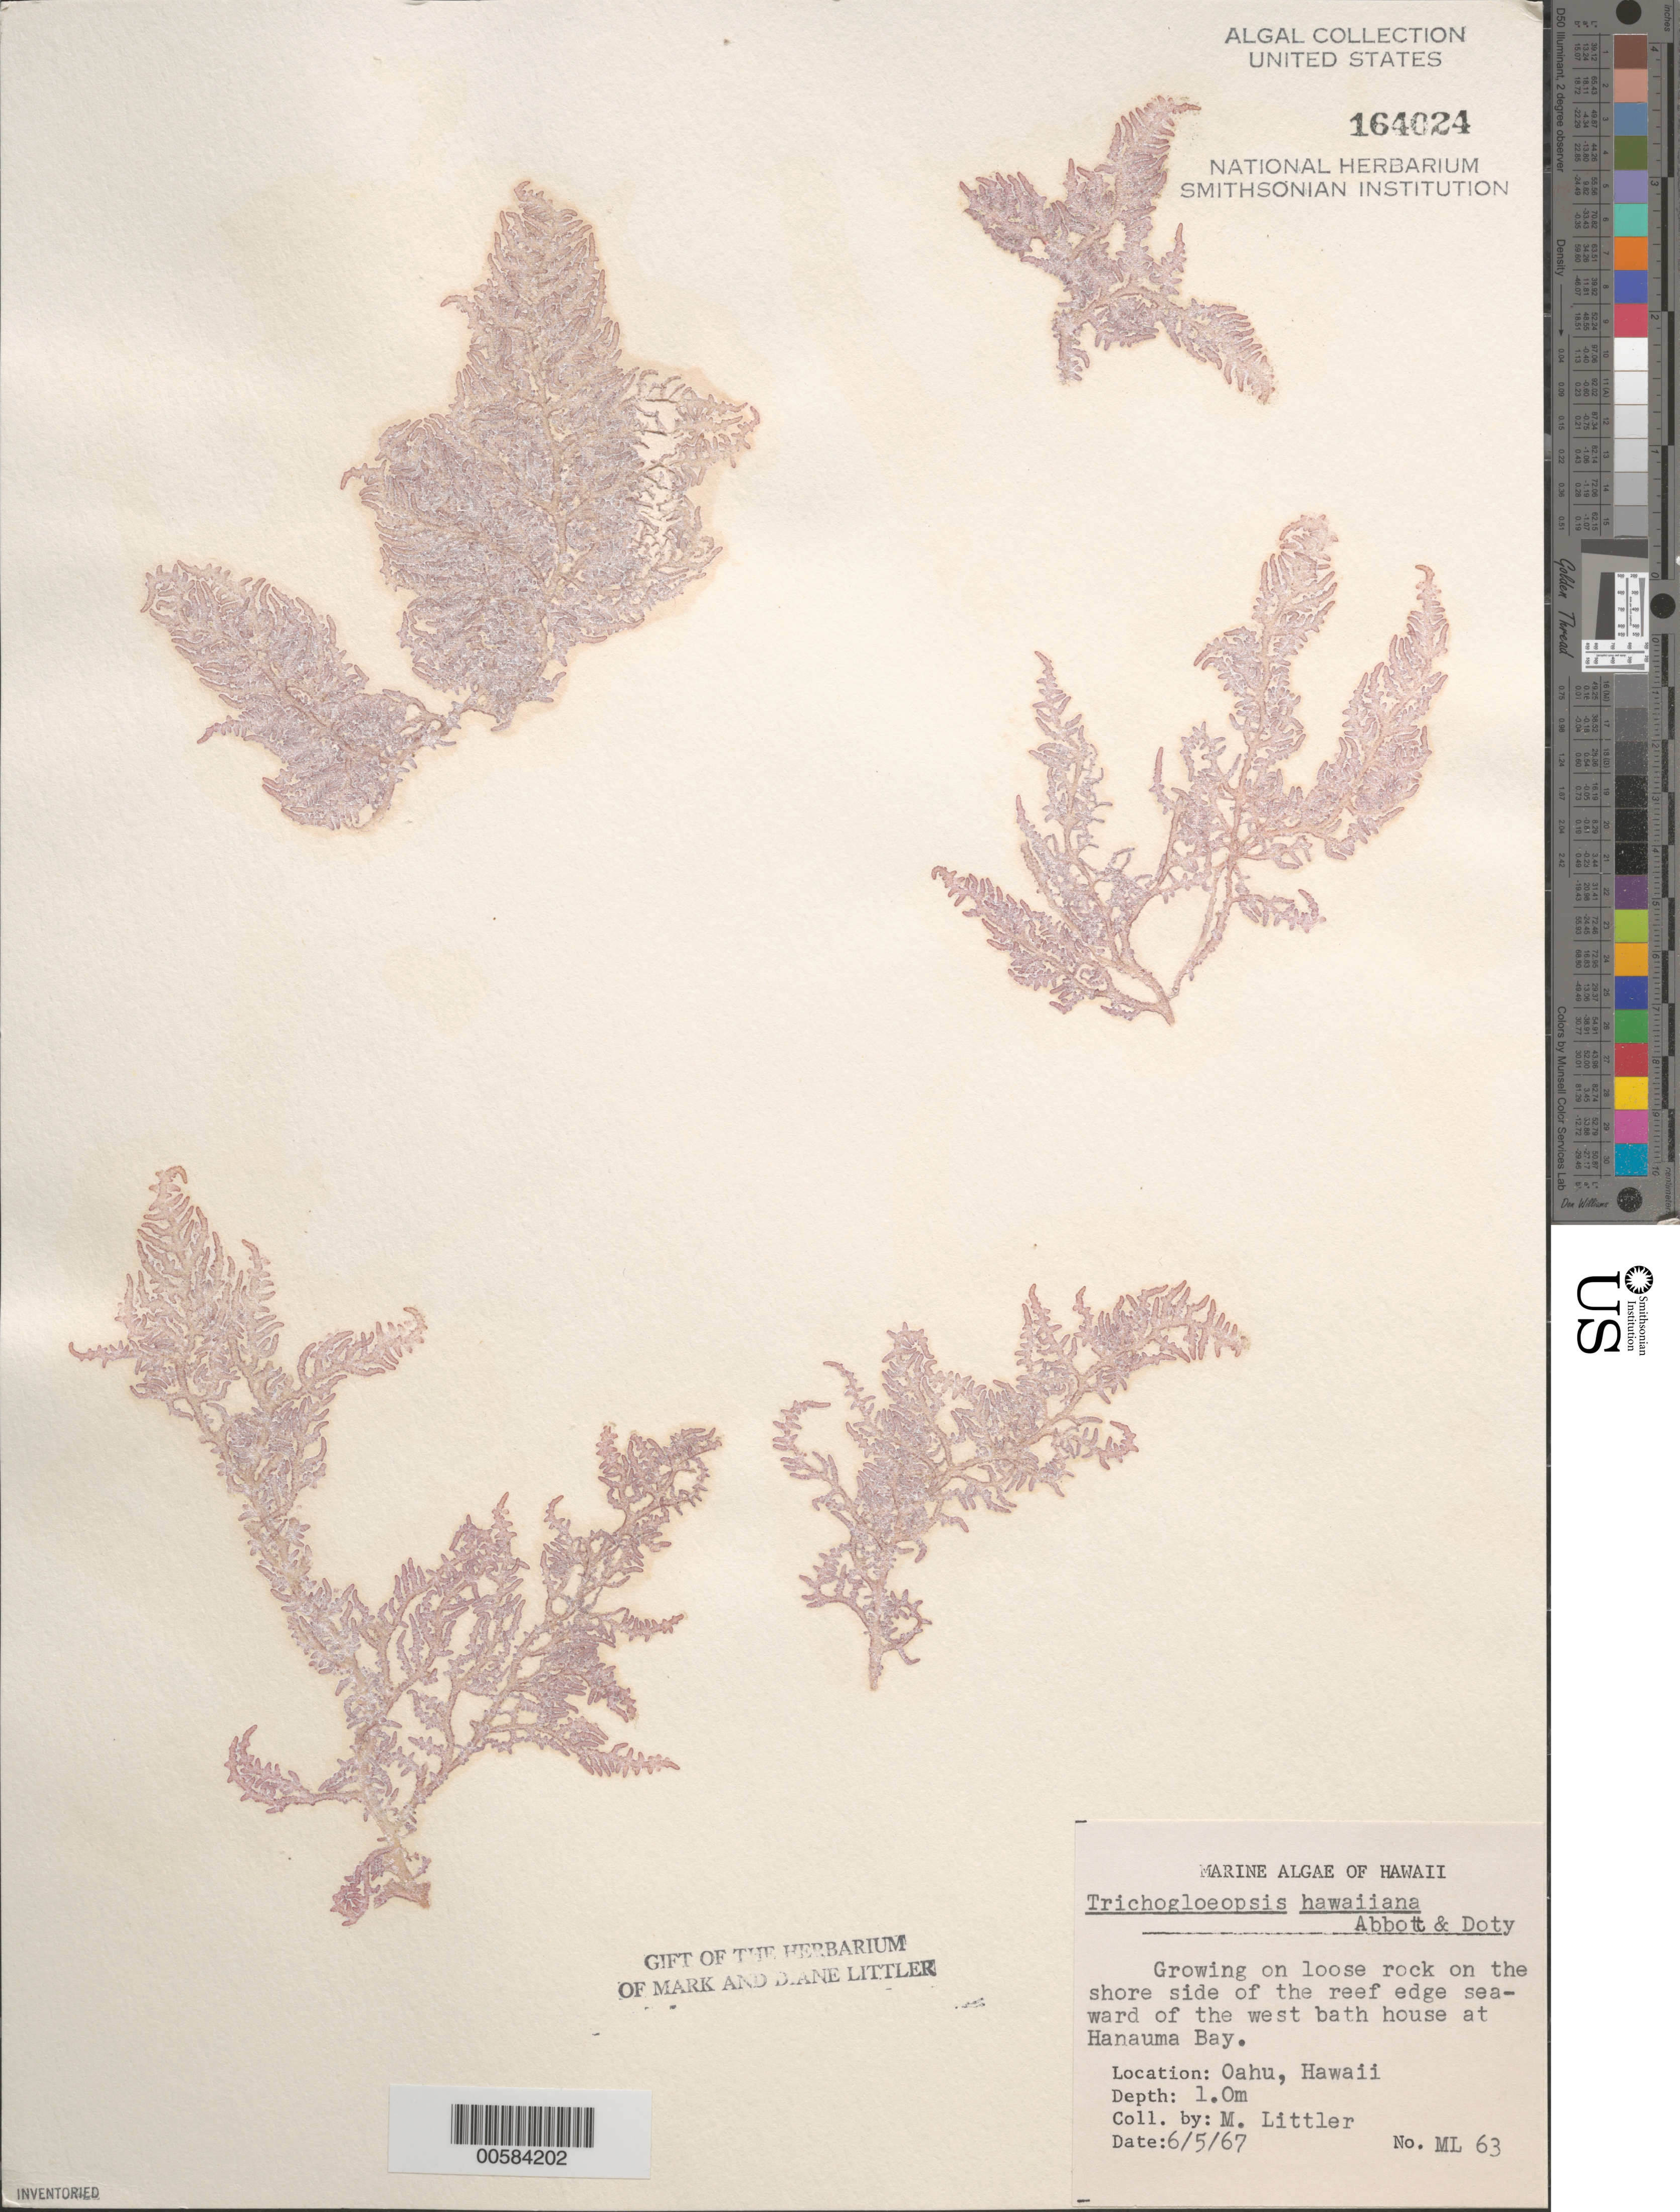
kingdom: Plantae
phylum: Rhodophyta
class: Florideophyceae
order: Nemaliales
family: Liagoraceae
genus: Trichogloeopsis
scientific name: Trichogloeopsis hawaiiana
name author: I.A. Abbott & Doty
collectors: M. M. Littler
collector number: ML 63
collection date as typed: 05 Jun 1967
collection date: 1967-06-05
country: United States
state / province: Hawaii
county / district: Honolulu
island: Oahu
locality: Hanauma Bay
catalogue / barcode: US 164024